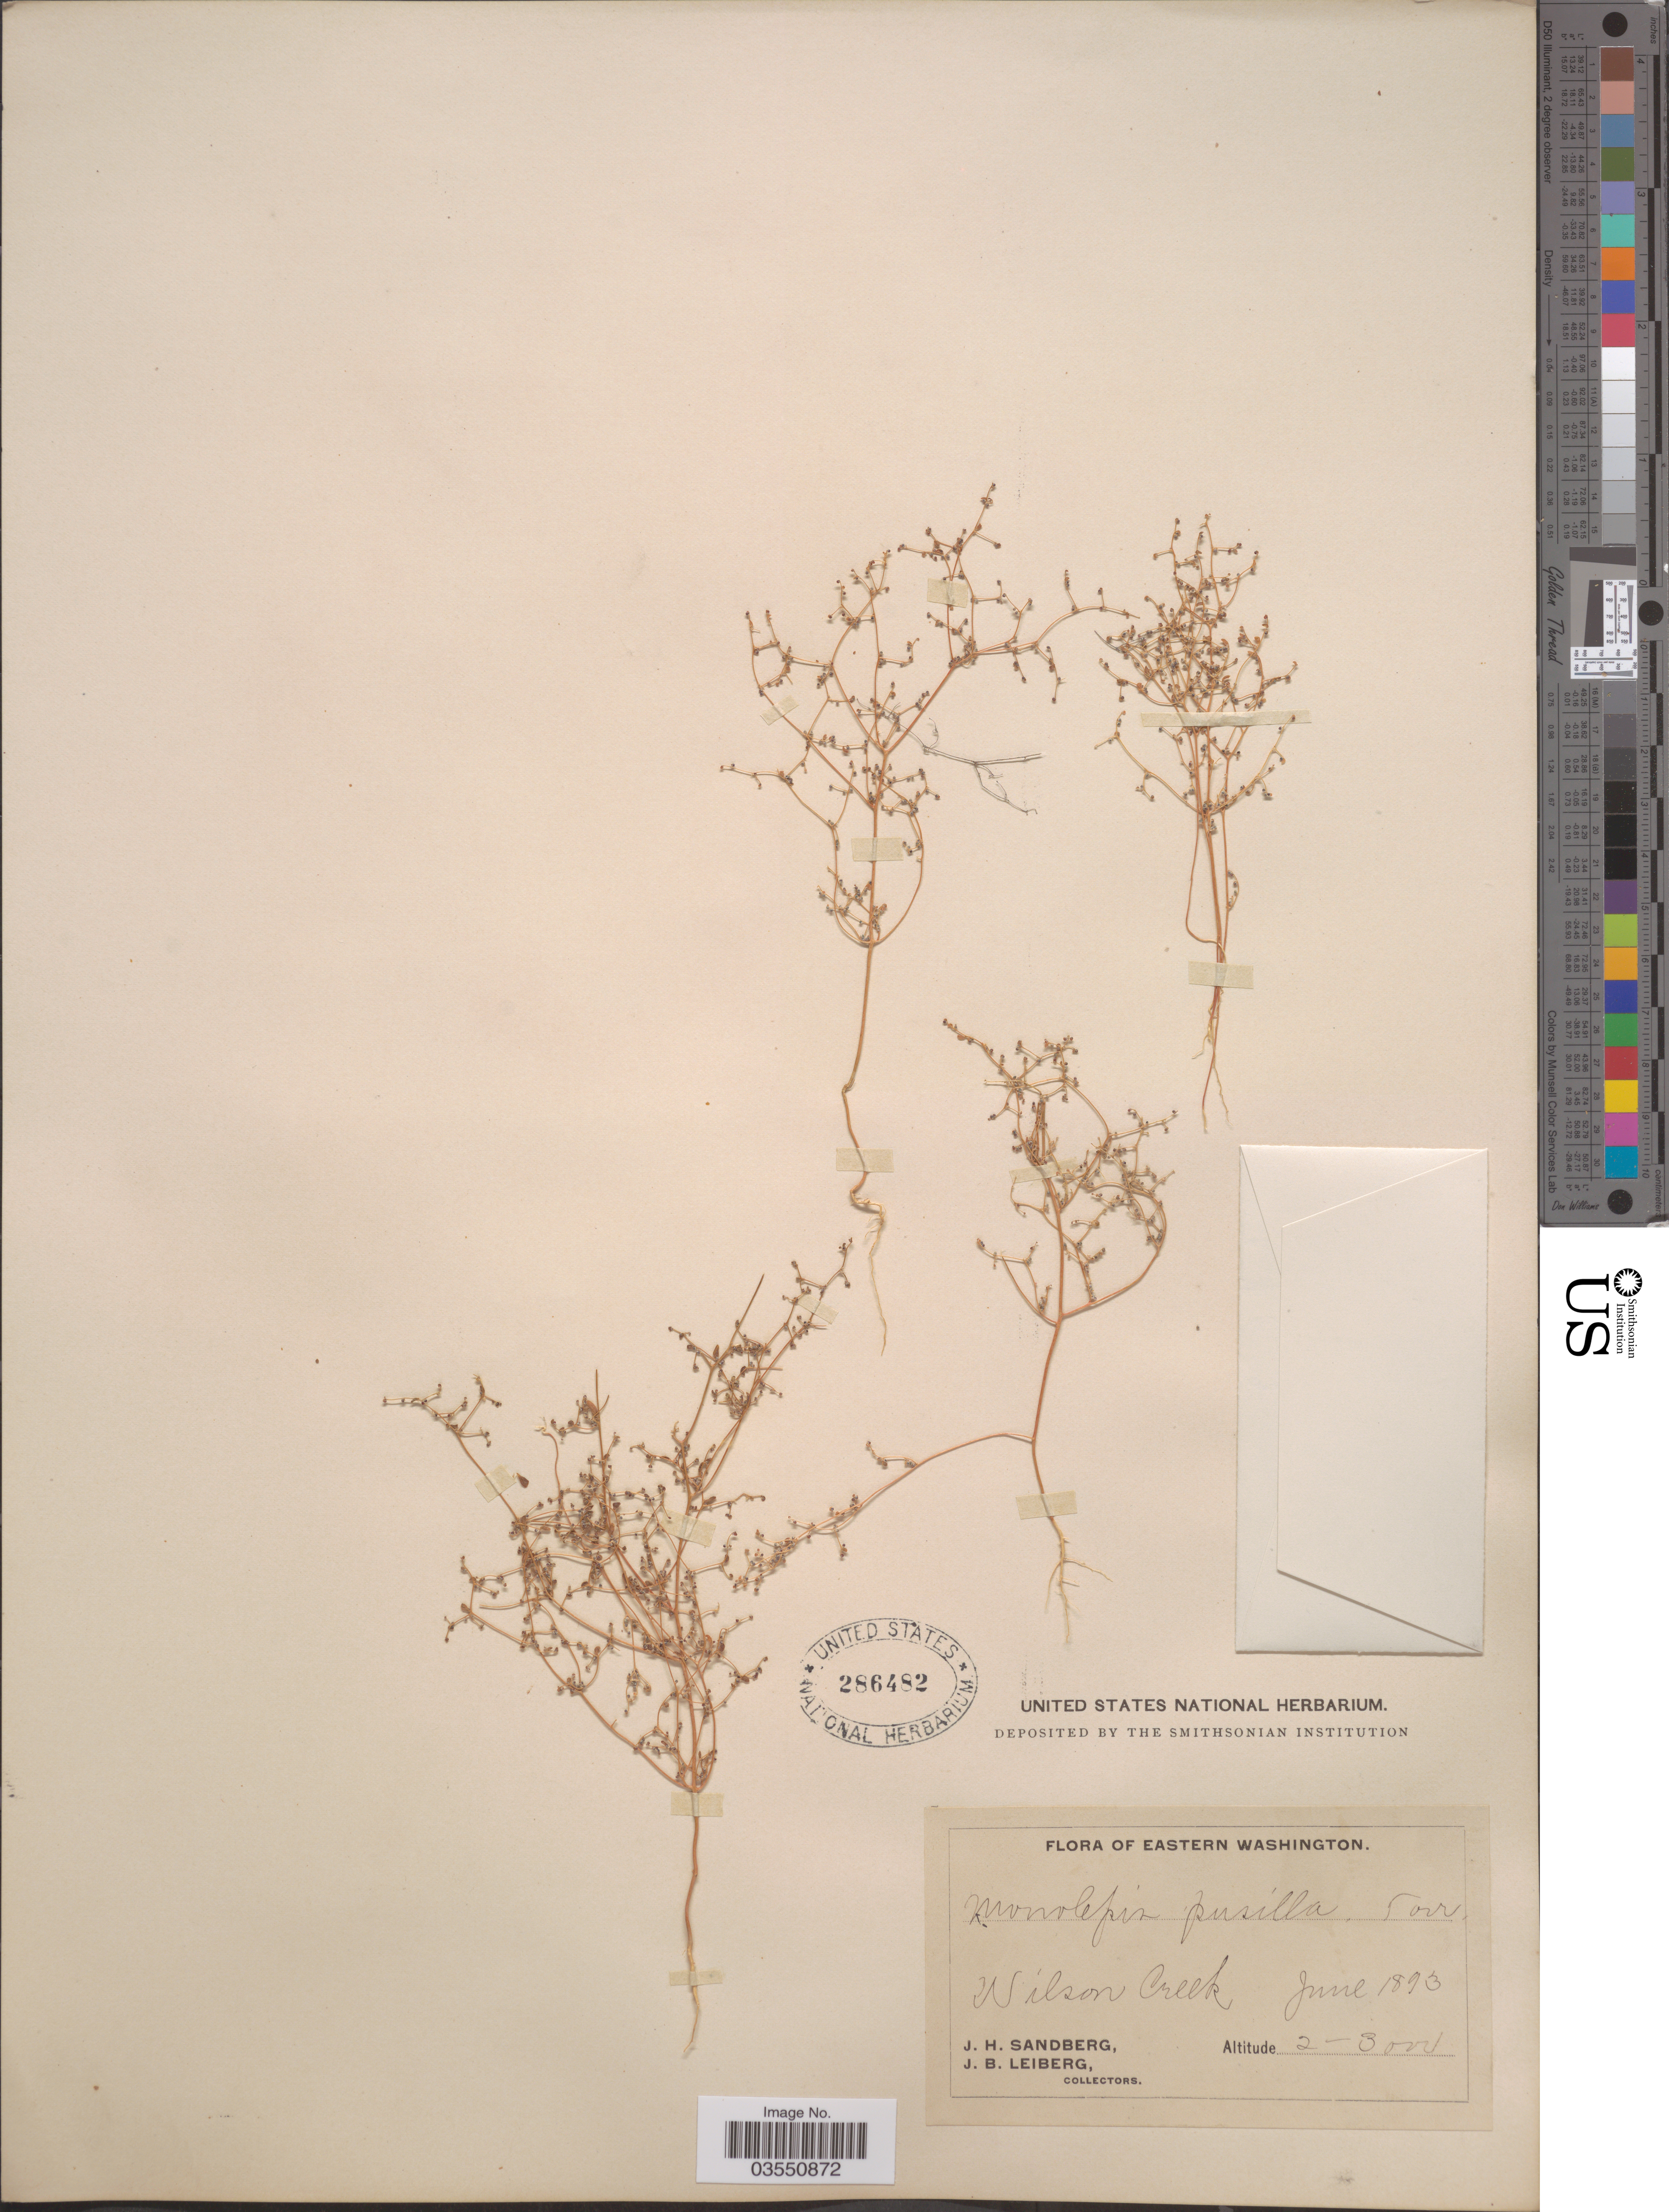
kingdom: Plantae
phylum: Tracheophyta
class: Magnoliopsida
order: Caryophyllales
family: Amaranthaceae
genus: Micromonolepis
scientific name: Micromonolepis pusilla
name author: (Torr. ex S. Watson) Ulbr.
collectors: J. H. Sandberg & J. B. Leiberg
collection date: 1893-06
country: United States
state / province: Washington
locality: Eastern Washington. Wilson Creek.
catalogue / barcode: US 286482